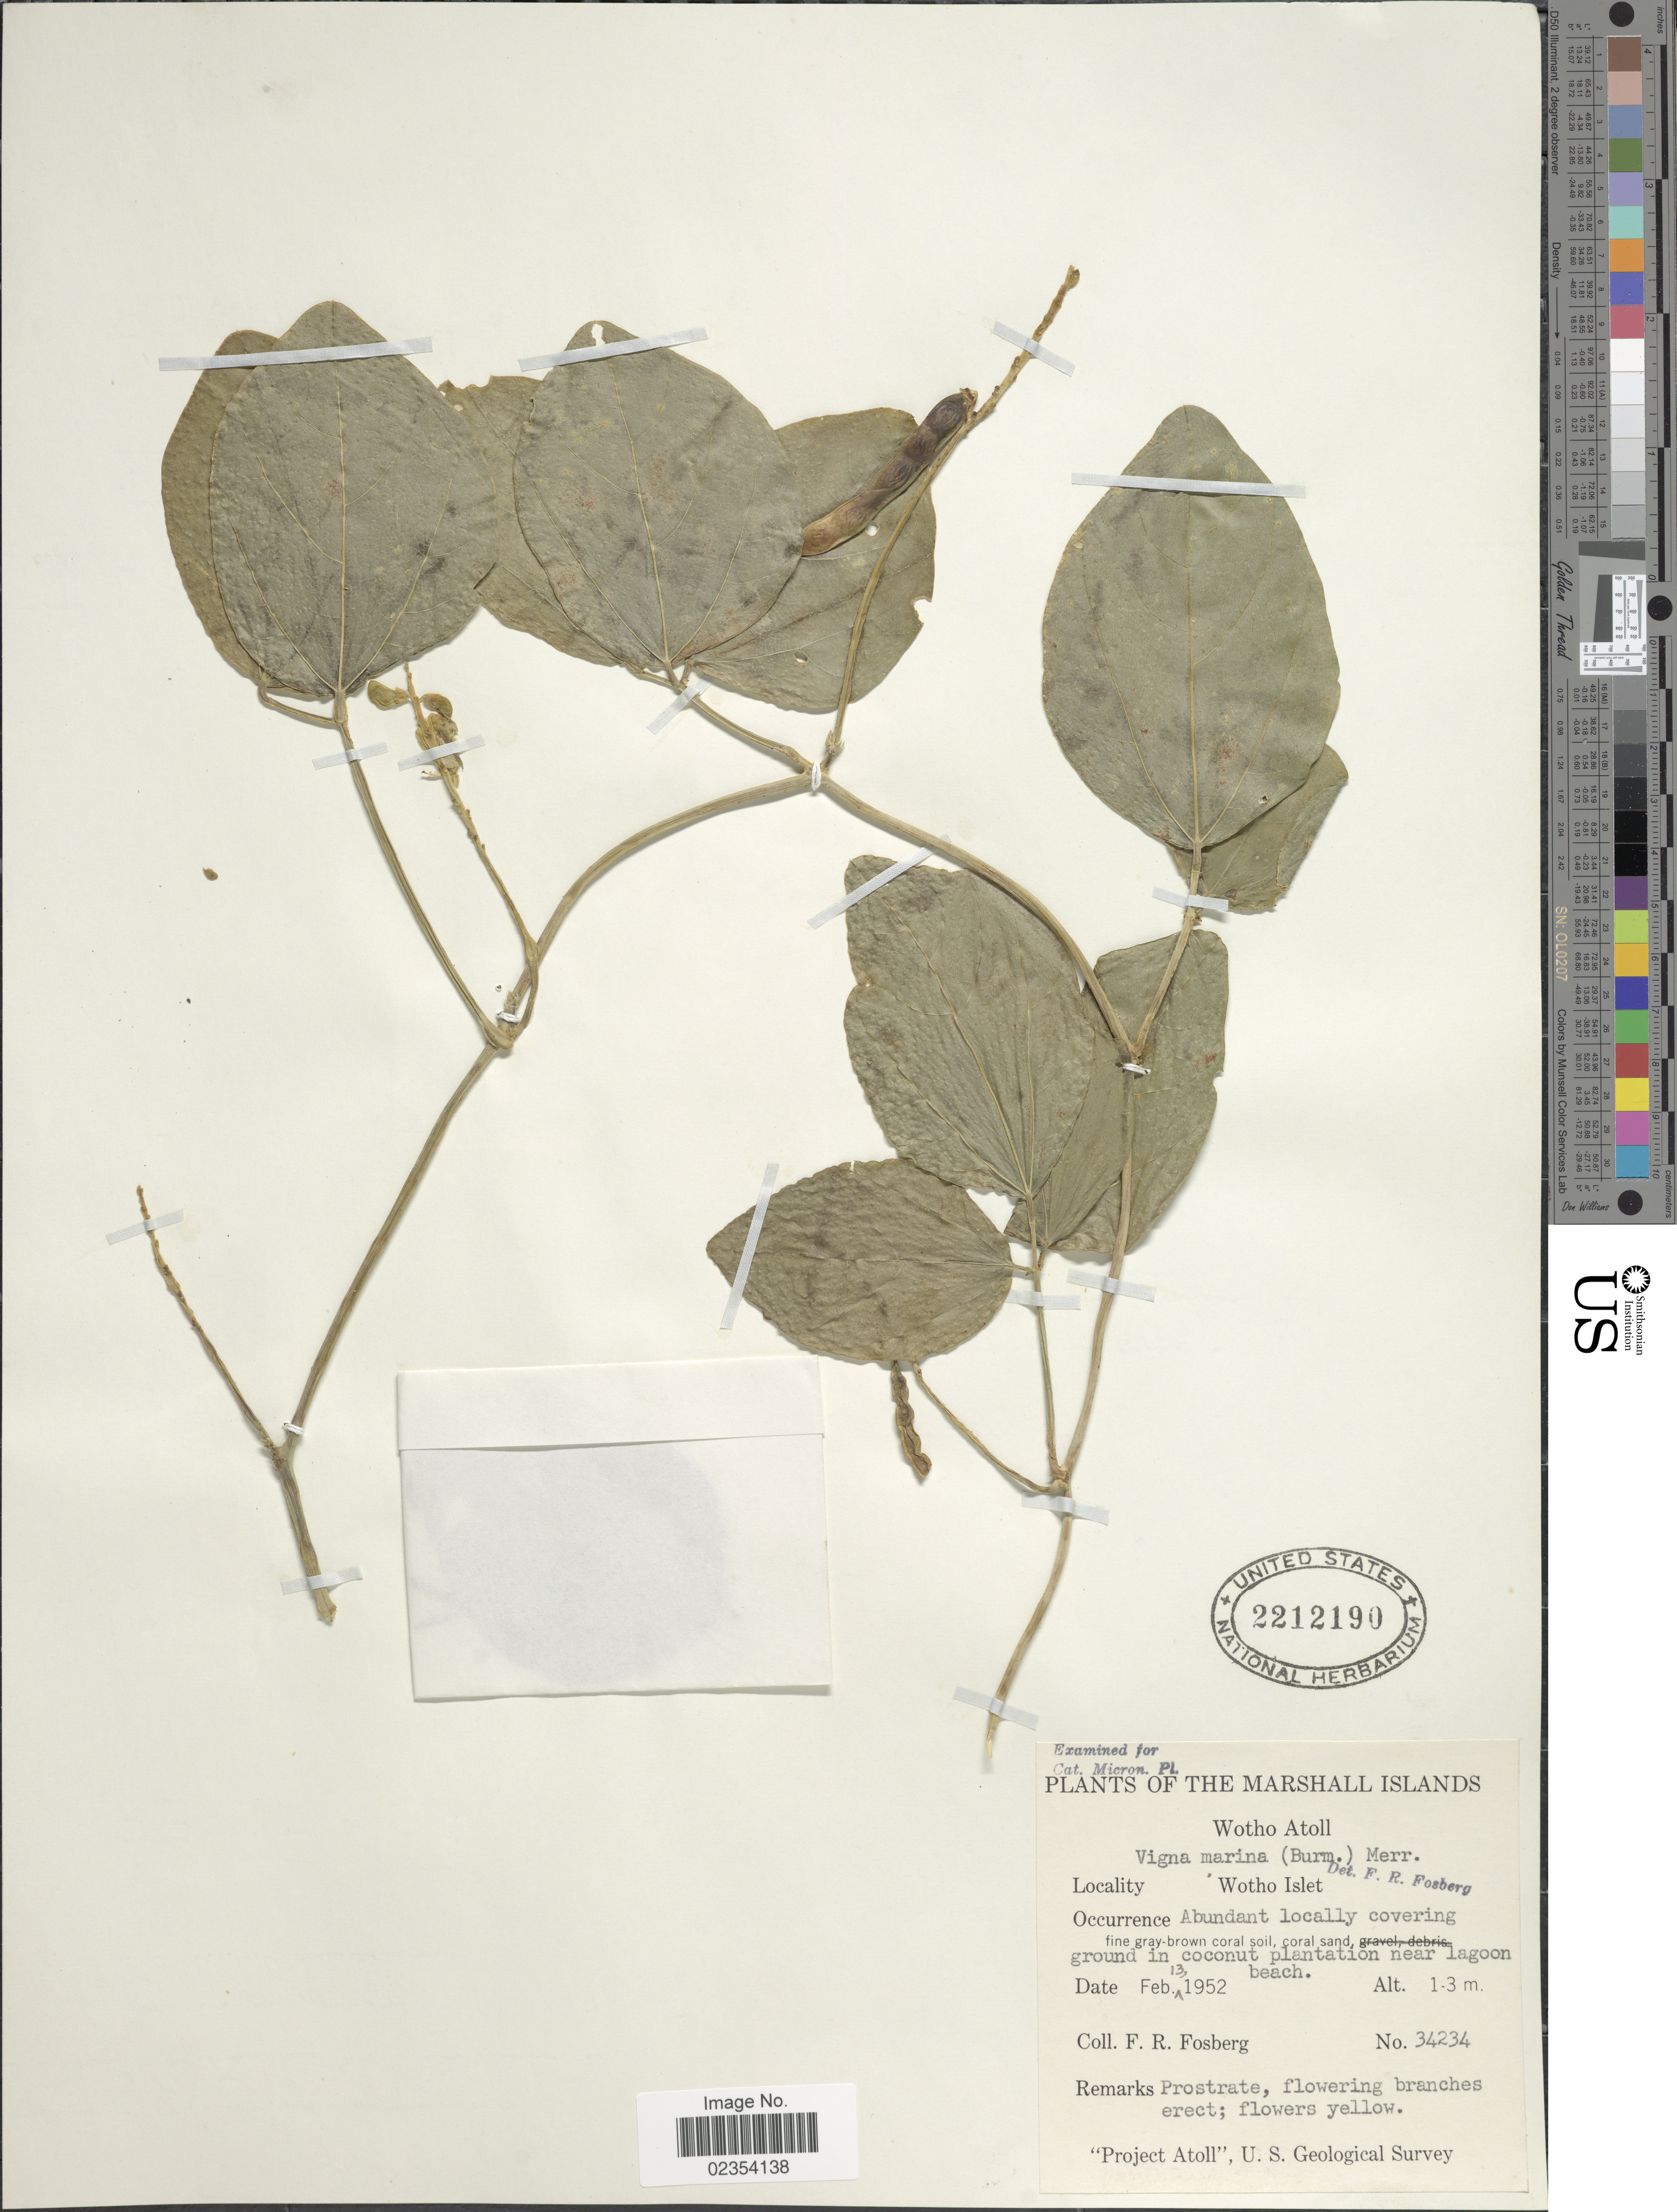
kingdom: Plantae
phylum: Tracheophyta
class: Magnoliopsida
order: Fabales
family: Fabaceae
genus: Vigna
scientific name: Vigna marina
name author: (Burm.) Merr.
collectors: F. R. Fosberg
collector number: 34234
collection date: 1952-02-13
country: Marshall Islands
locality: Wotho Atoll, Wotho Islet, abundant locally covering ground in coconut plantation near lagoon.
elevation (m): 1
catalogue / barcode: US 2212190